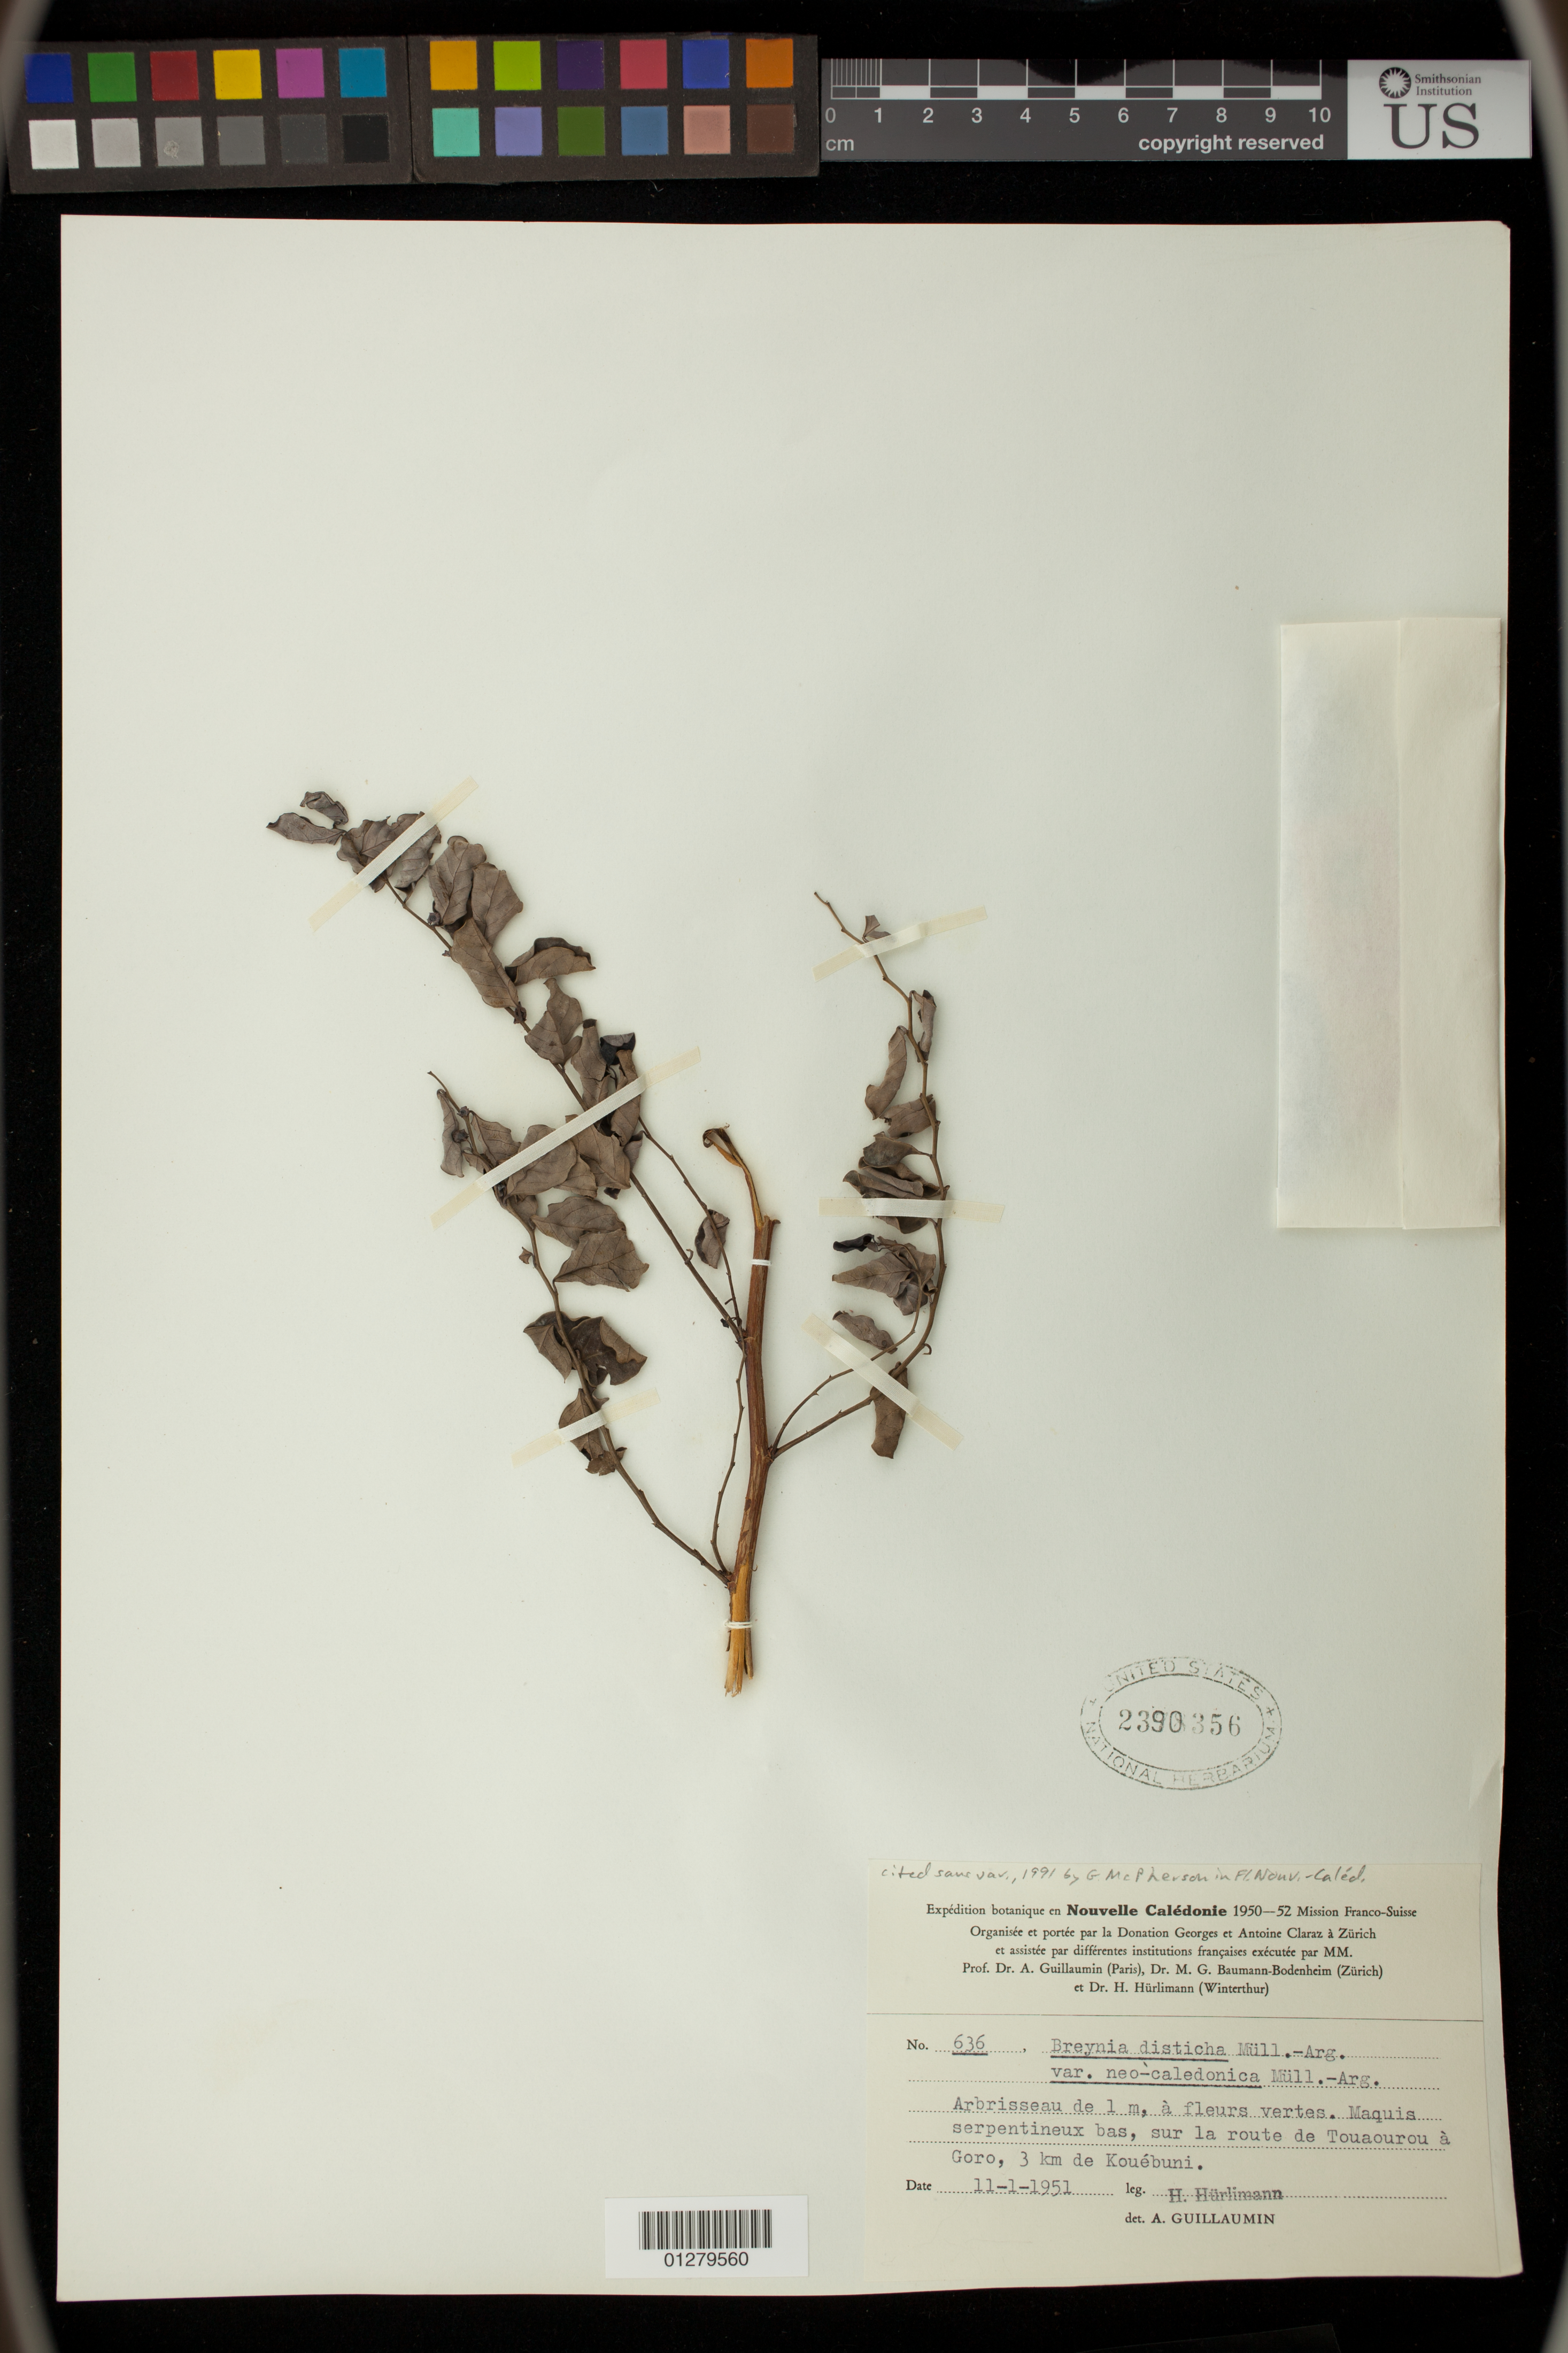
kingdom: Plantae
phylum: Tracheophyta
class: Magnoliopsida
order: Malpighiales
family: Phyllanthaceae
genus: Phyllanthus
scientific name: Phyllanthus nivosus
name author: W. Bull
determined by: Wagner, W. L., (BOT), Smithsonian Institution - National Museum of Natural History (UNITED STATES)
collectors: H. Hurlimann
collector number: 636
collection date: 1951-01-11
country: New Caledonia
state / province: South Province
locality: Nouvelle Caledonie: Sur la route de Touaourou a Goro, 3 km de Kouebuni.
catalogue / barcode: US 2390356